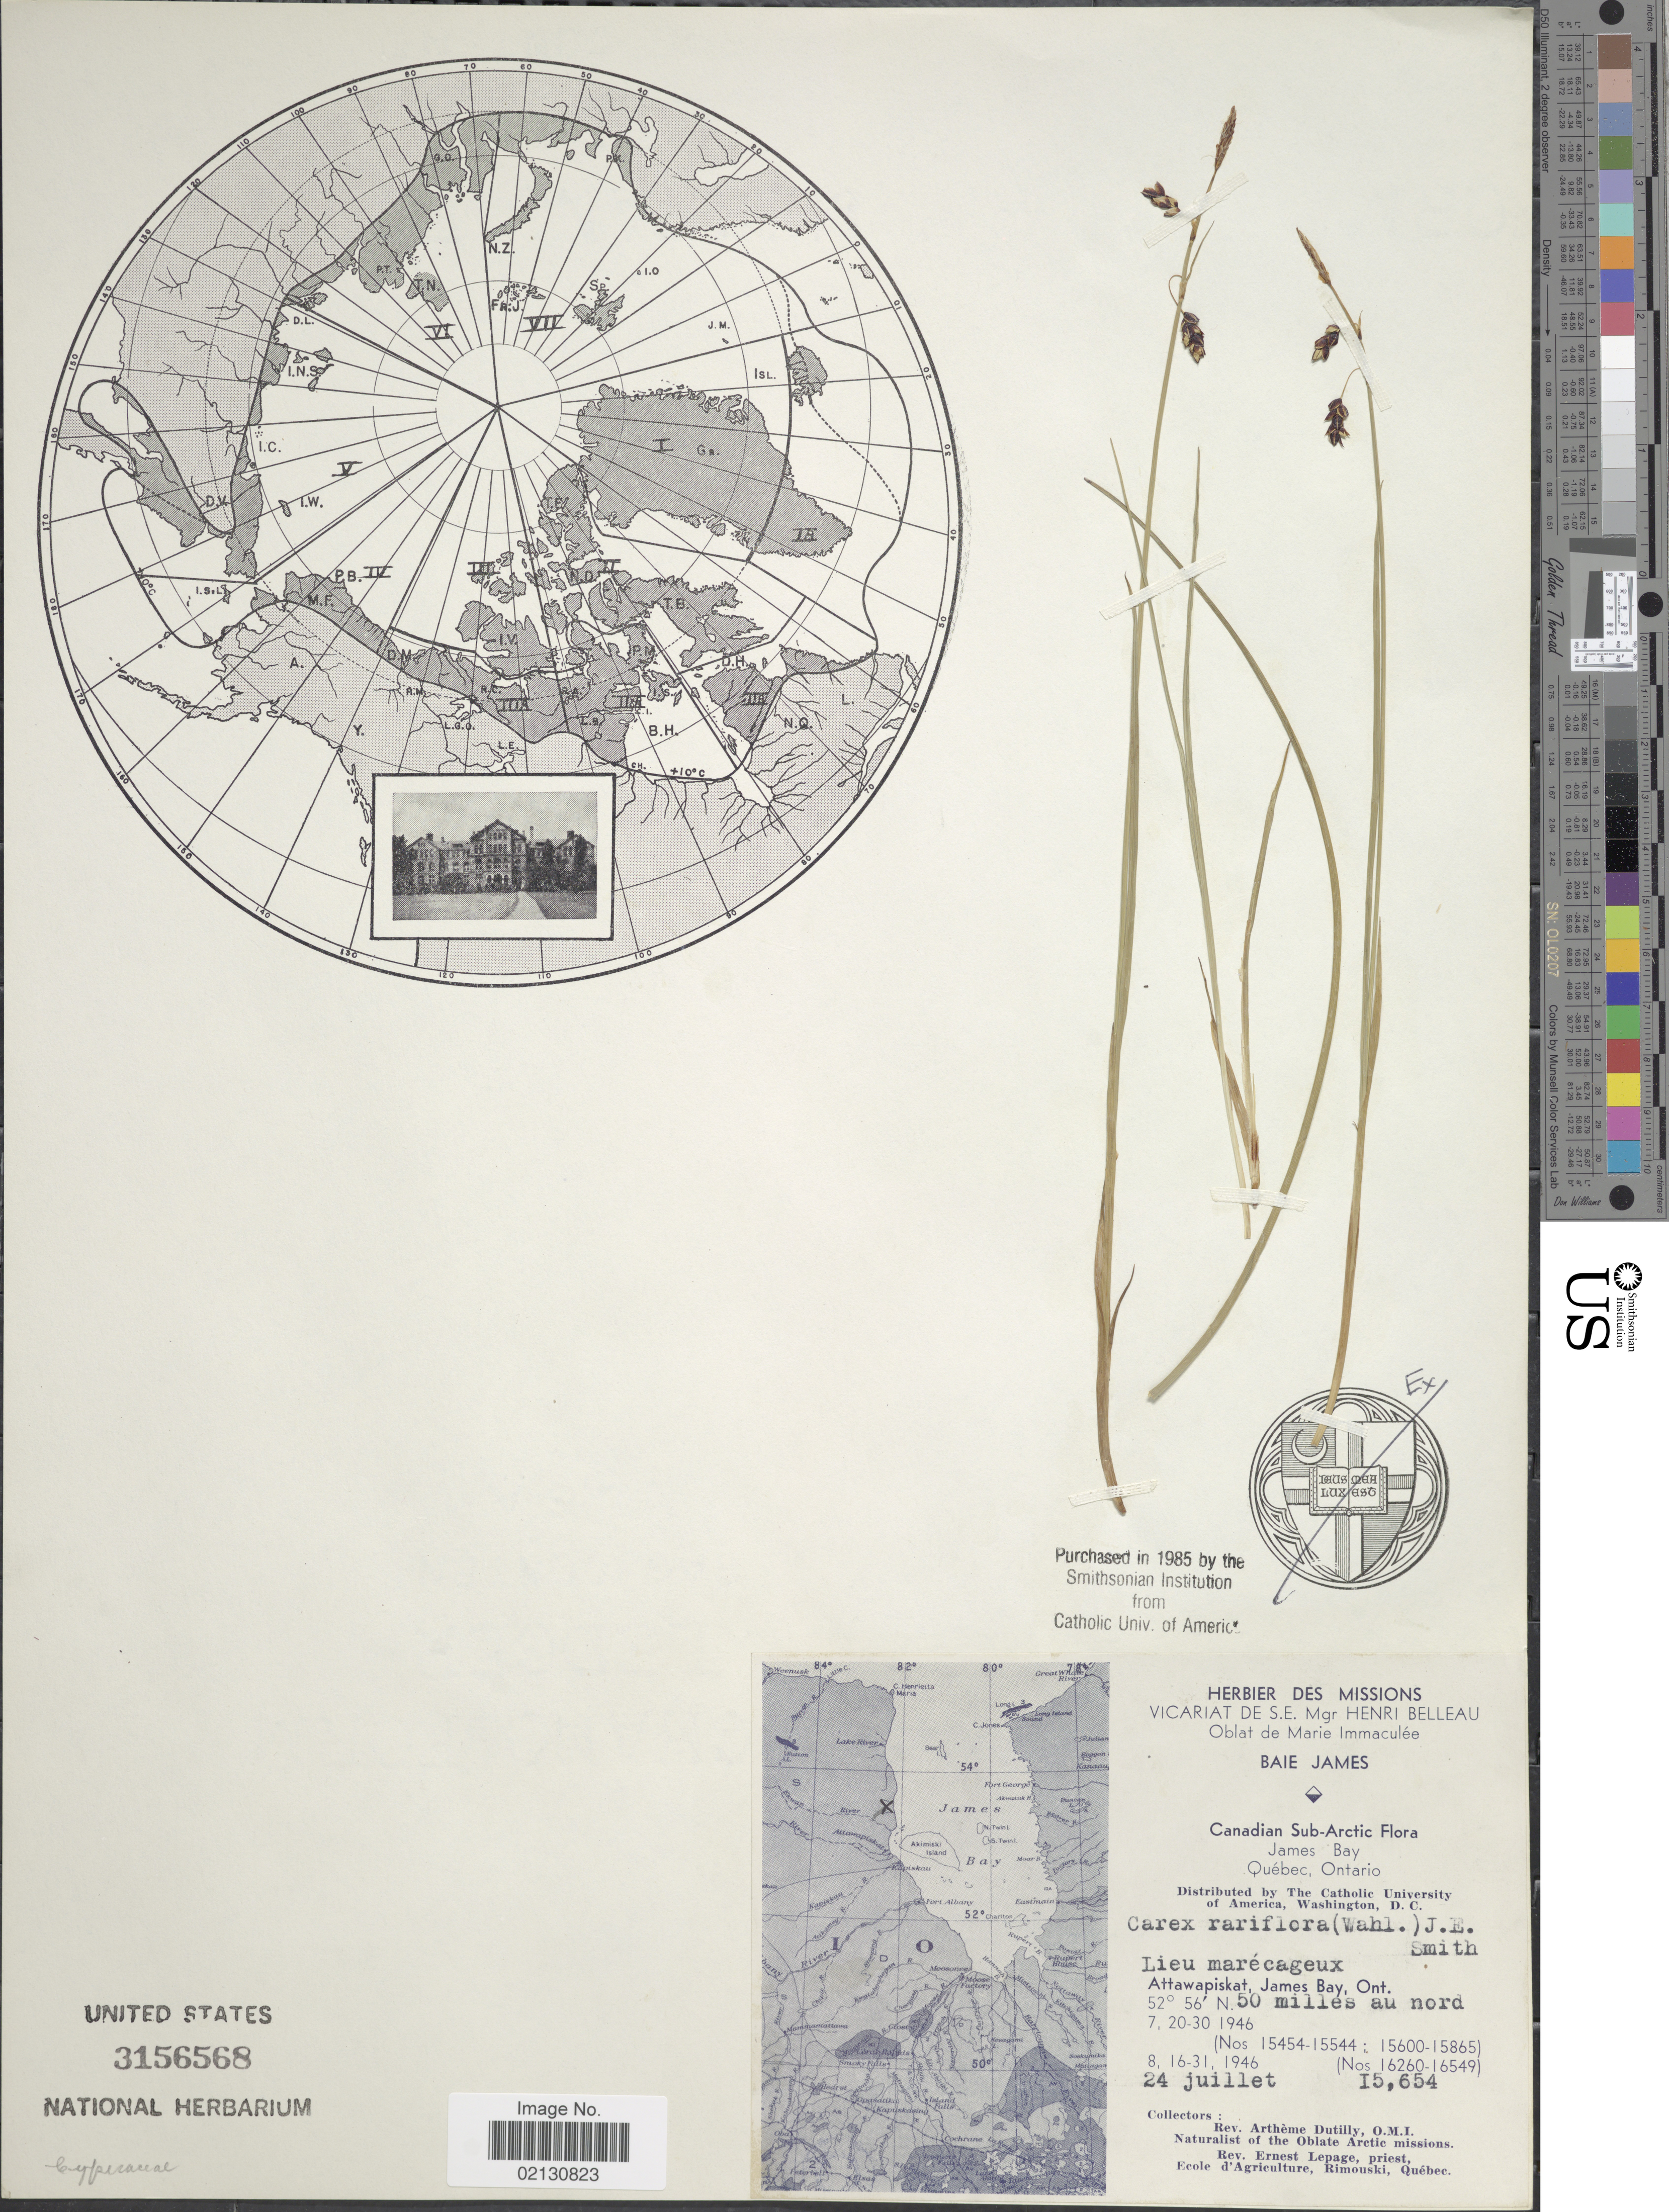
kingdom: Plantae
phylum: Tracheophyta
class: Liliopsida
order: Poales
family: Cyperaceae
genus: Carex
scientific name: Carex rariflora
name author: (Wahlenb.) Sm.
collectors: A. Dutilly & E. Lepage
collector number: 15654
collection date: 1946-07-24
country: Canada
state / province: Ontario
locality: Canadian Sub-Arctic. James Bay. Attawapiskat 50 miles au nord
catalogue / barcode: US 3156568